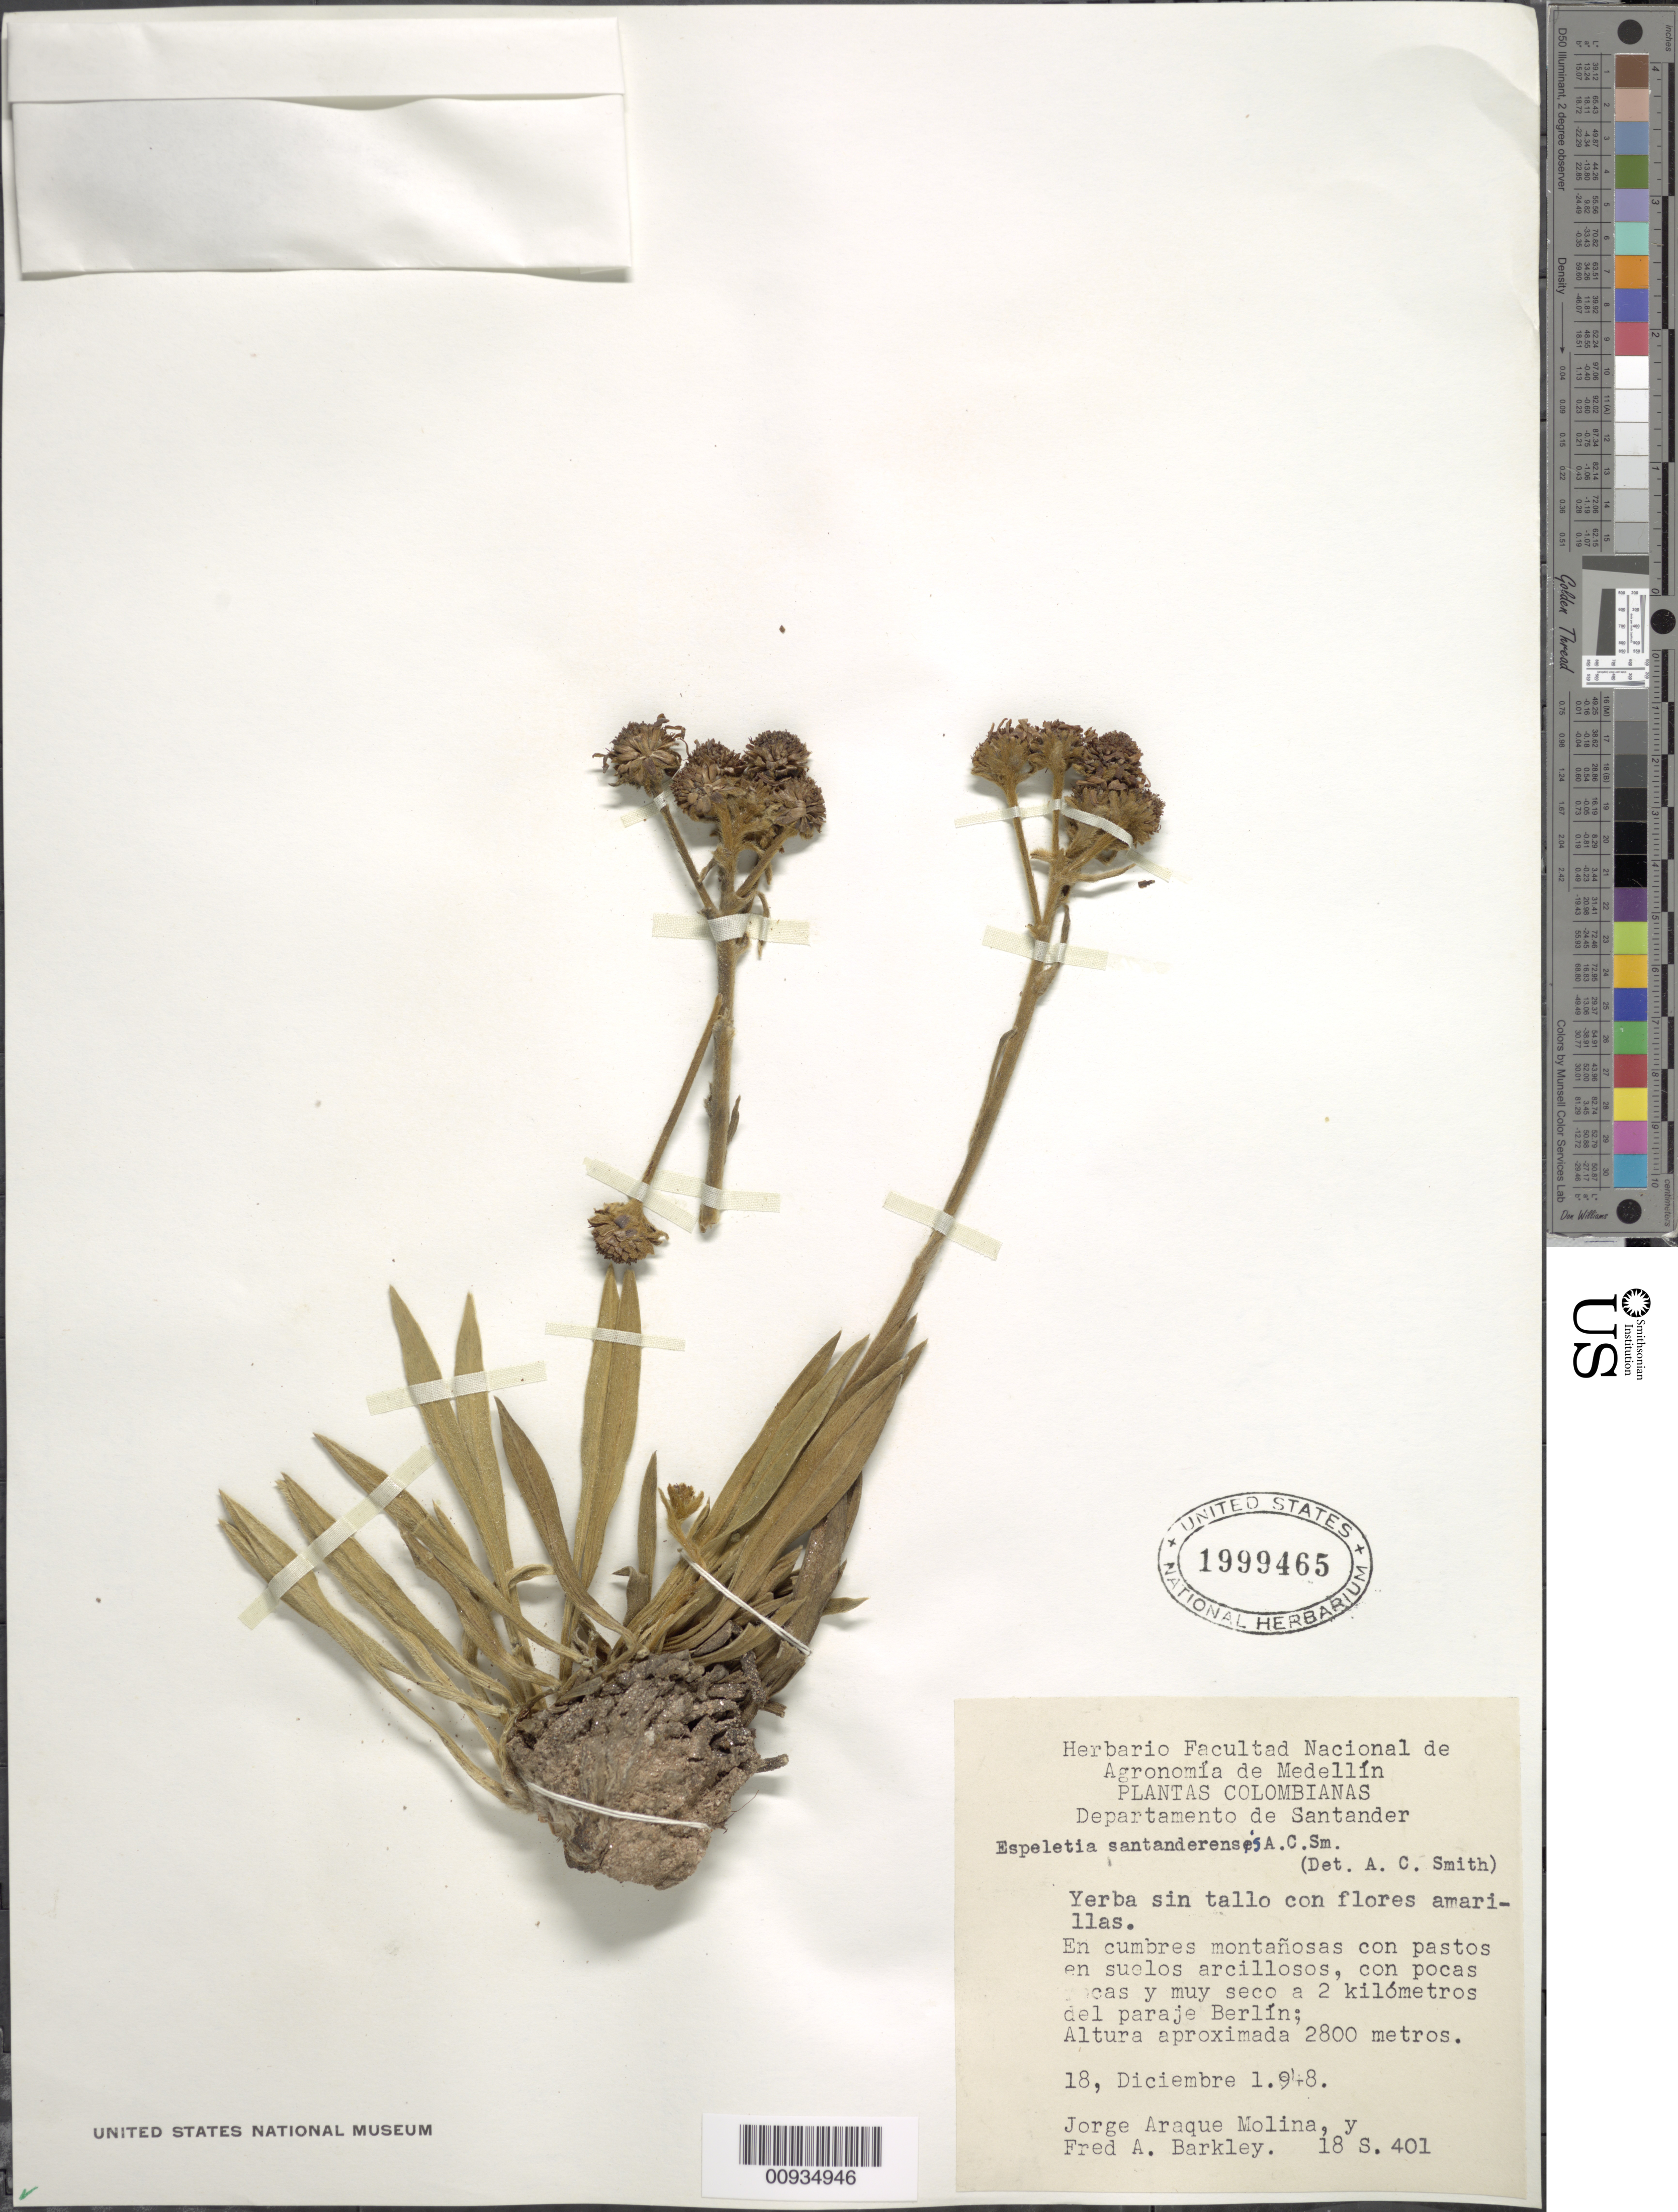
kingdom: Plantae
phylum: Tracheophyta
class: Magnoliopsida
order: Asterales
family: Asteraceae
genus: Espeletiopsis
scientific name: Espeletiopsis santanderensis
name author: (A.C. Sm.) Cuatrec.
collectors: J. Araque Molina & F. A. Barkley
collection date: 1948-12-18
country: Colombia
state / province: Santander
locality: En cumbres montañosas con pastos en suelos arcillosos, con pocas rocas y muy seco a 2 km del paraje Berlín.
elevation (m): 2800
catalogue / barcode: US 1999465